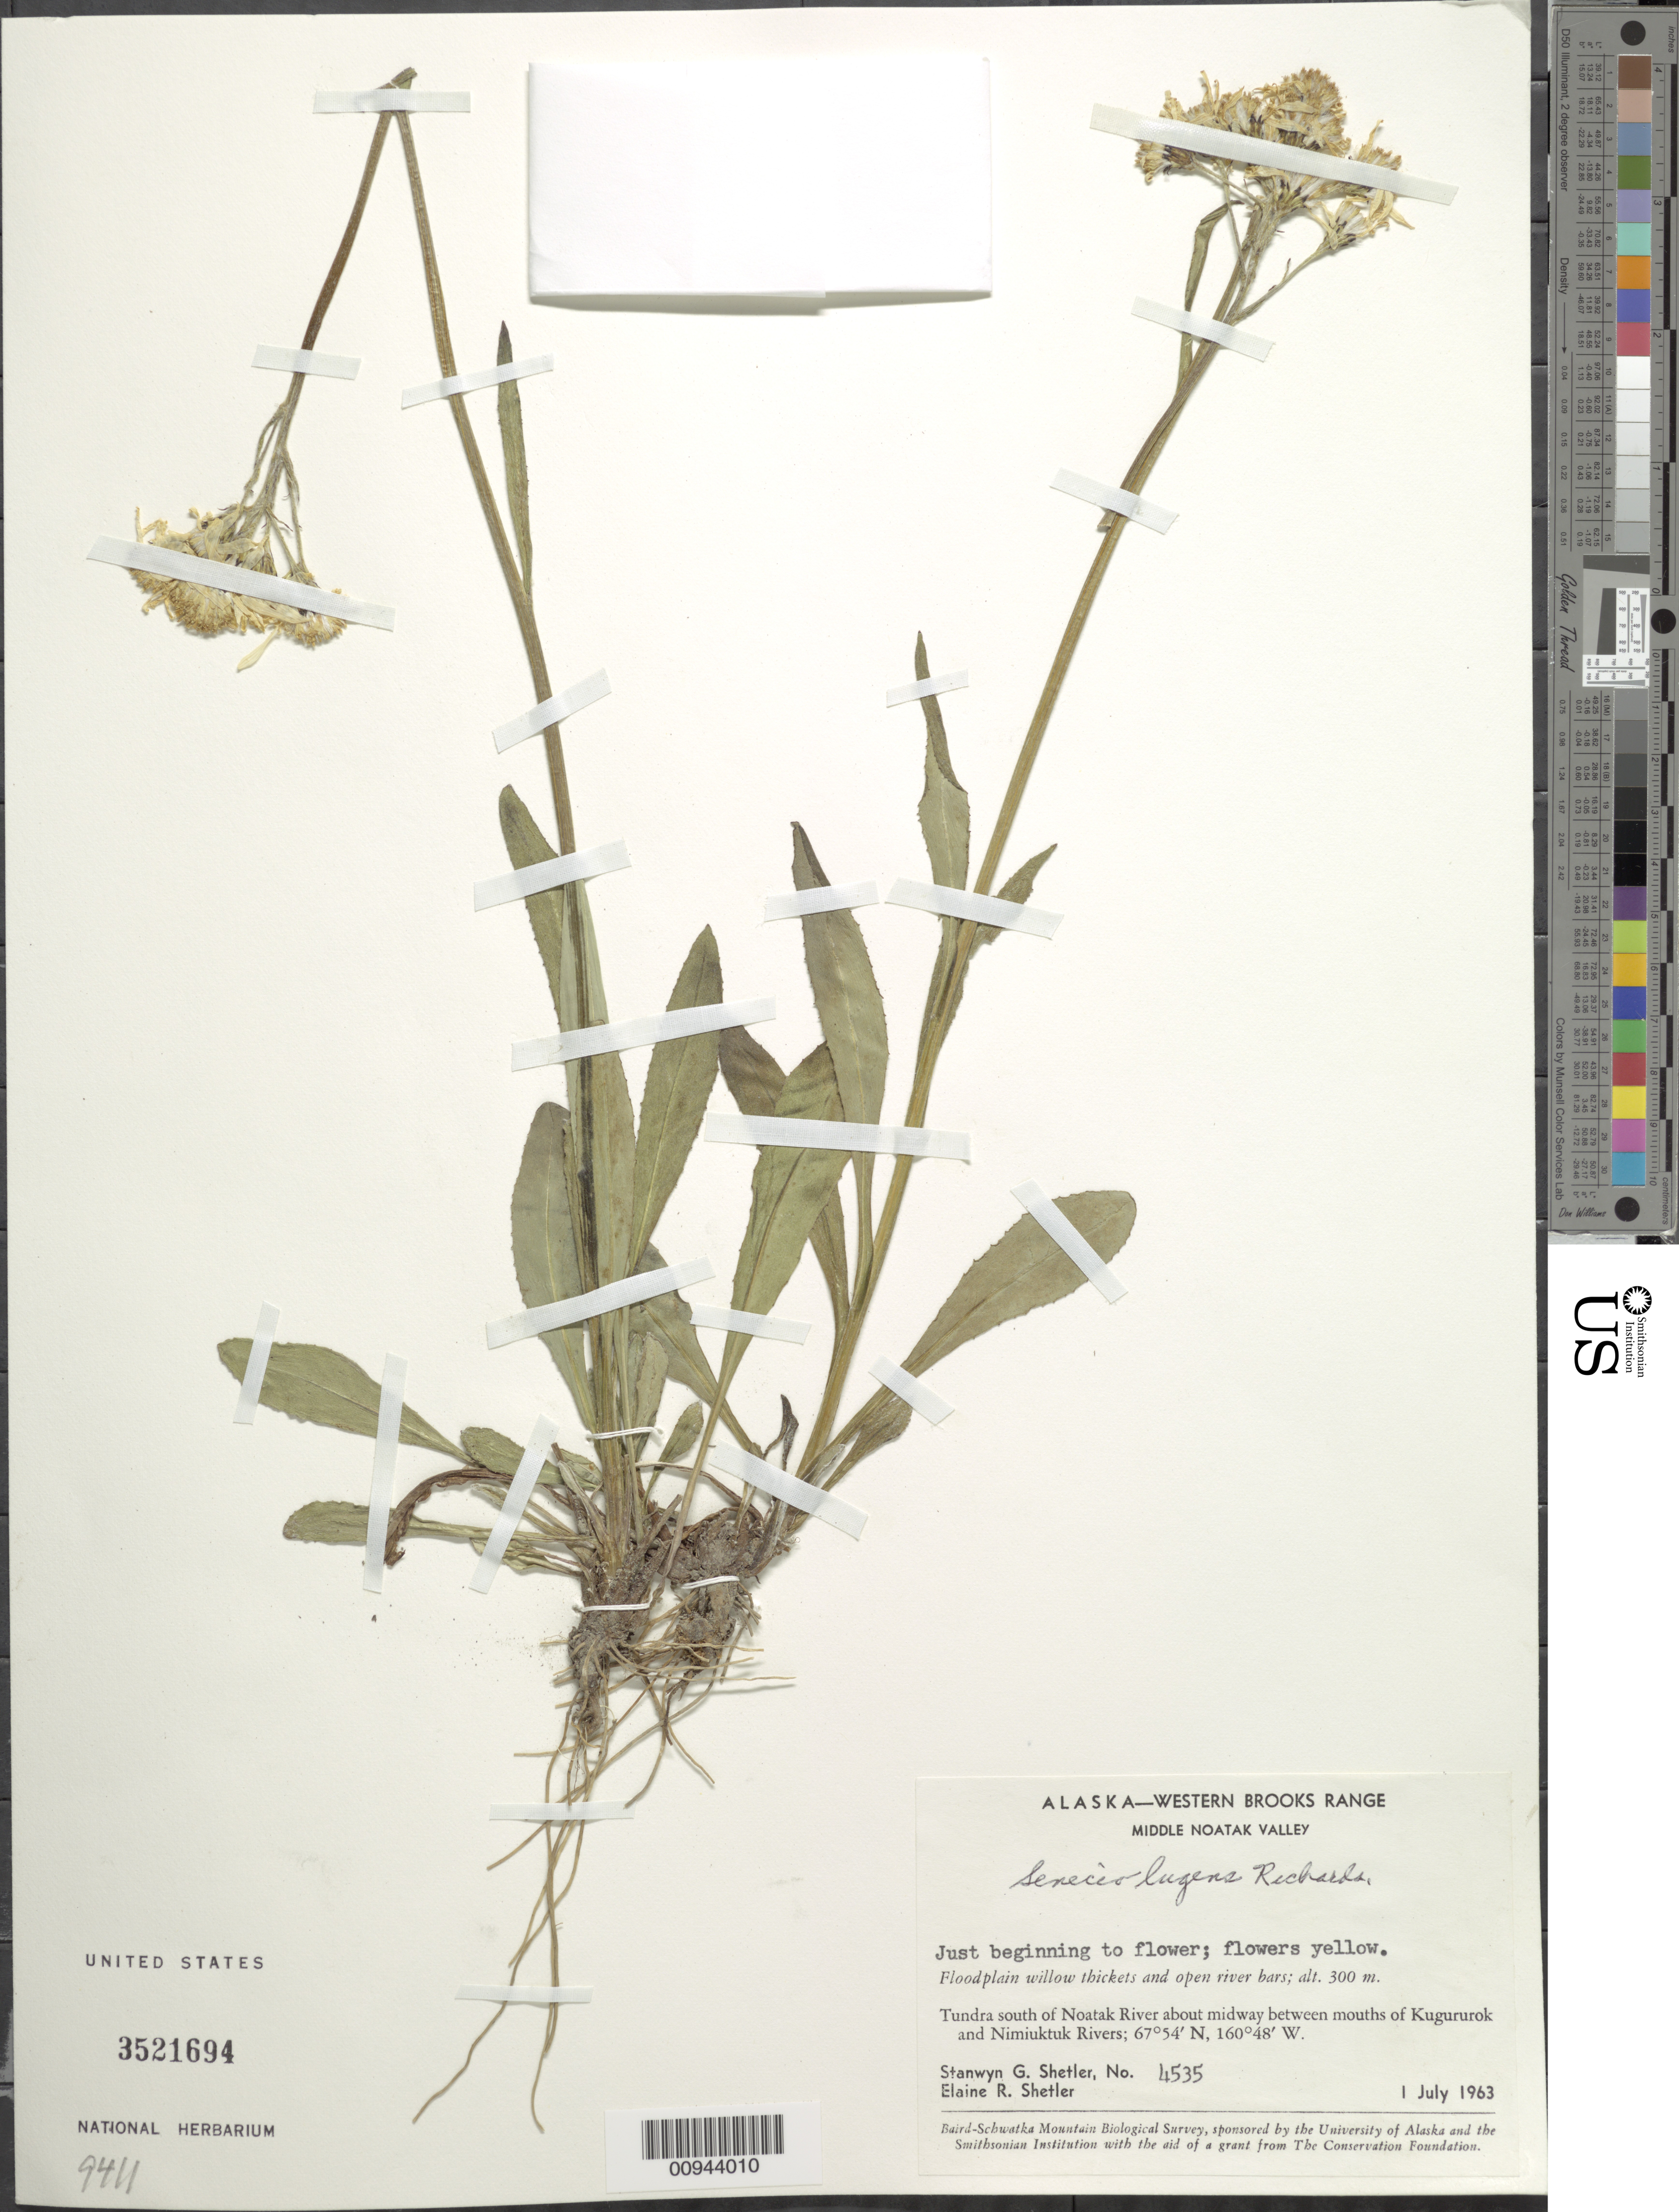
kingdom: Plantae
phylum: Tracheophyta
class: Magnoliopsida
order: Asterales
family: Asteraceae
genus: Senecio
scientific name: Senecio lugens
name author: Richardson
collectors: S. Shetler & E. R. Shetler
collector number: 4535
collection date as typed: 01 Jul 1963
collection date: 1963-07-01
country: United States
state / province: Alaska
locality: S of Noatak River about midway between mouths of Kugururok and Nimiuktuk Rivers. Western Brooks Range, Middle Noatak Valley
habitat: Tundra. Floodplain willow thickets and open river bars.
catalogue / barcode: US 3521694